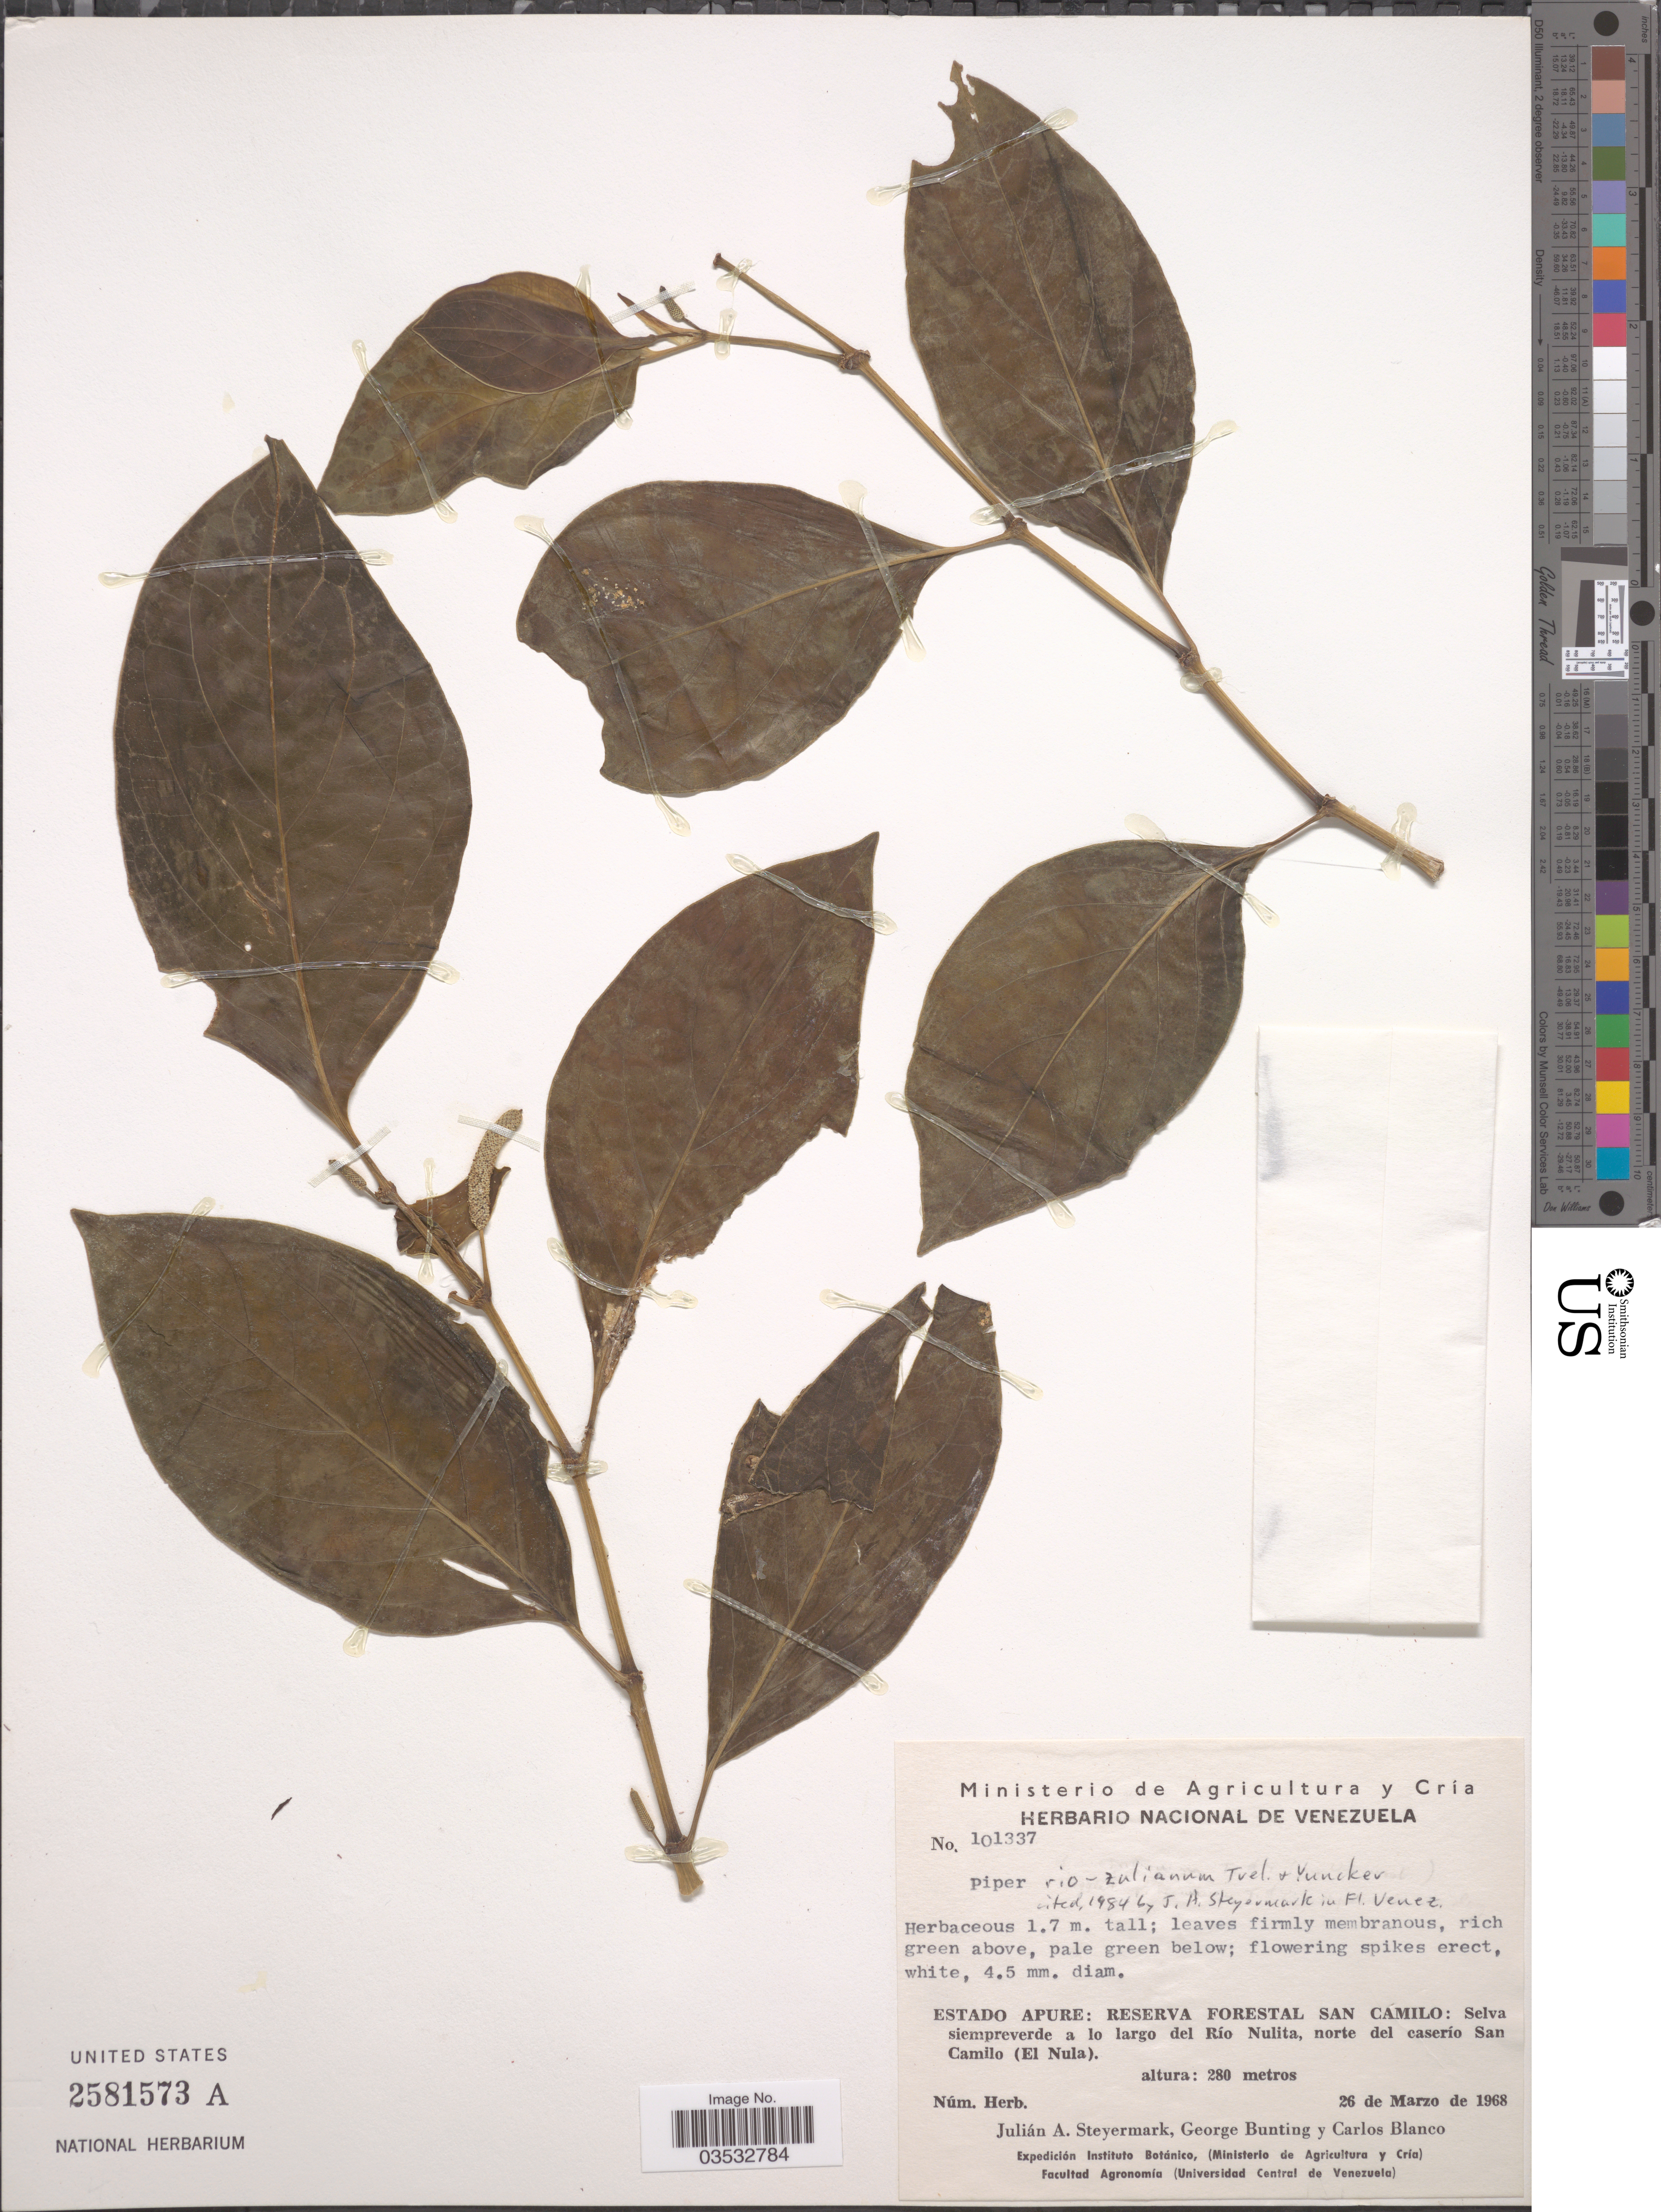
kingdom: Plantae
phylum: Tracheophyta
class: Magnoliopsida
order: Piperales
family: Piperaceae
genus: Piper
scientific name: Piper riozulianum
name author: Trel. & Yunck.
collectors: J. Steyermark, G. S. Bunting & C. Blanco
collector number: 101337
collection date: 1968-03-26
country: Venezuela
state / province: Apure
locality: Reserva Forestal San Camilo: Selva siempreverde a lo largo del Río Nulita, norte del caserío San Camillo (El Nuia).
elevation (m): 280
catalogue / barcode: US 2581573A